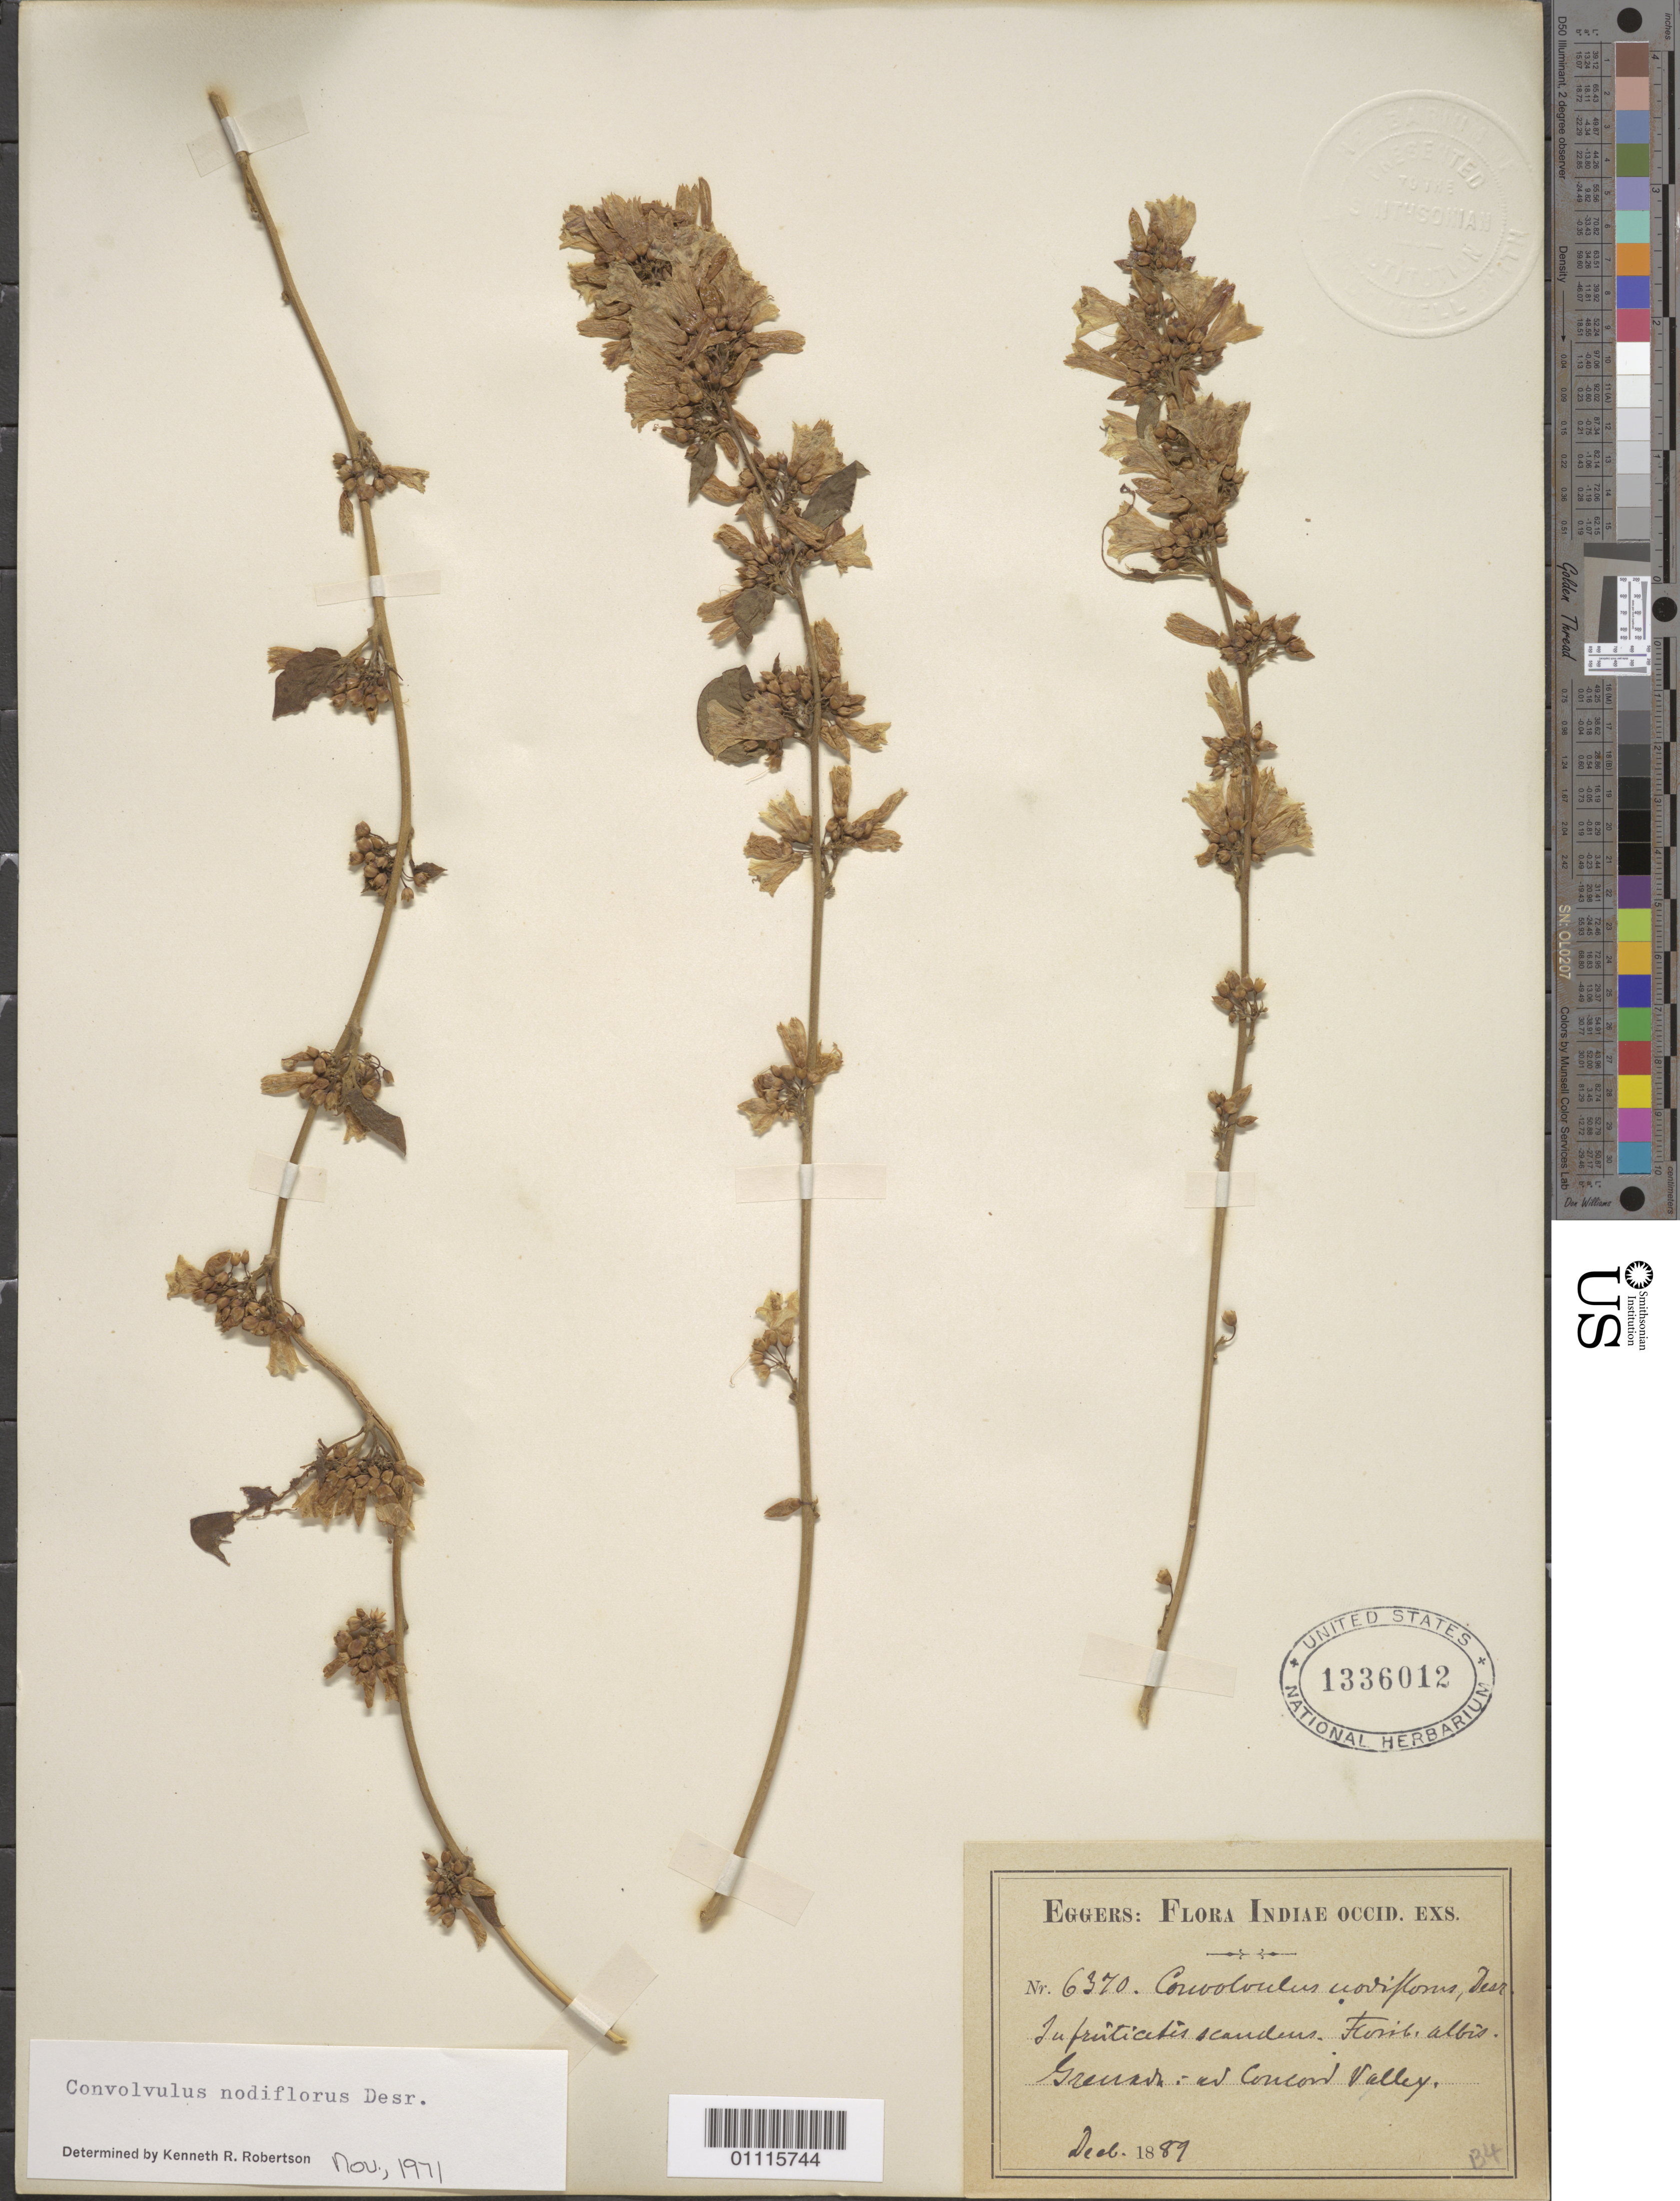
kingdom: Plantae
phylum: Tracheophyta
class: Magnoliopsida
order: Solanales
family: Convolvulaceae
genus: Convolvulus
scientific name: Convolvulus nodiflorus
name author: Desr.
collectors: H. F. A. von Eggers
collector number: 6370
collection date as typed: Dec 1889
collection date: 1889-12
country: Grenada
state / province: Saint John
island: Grenada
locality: Ad Concord Valley. In fruticetis scandens. Florib. albis.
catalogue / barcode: US 1336012